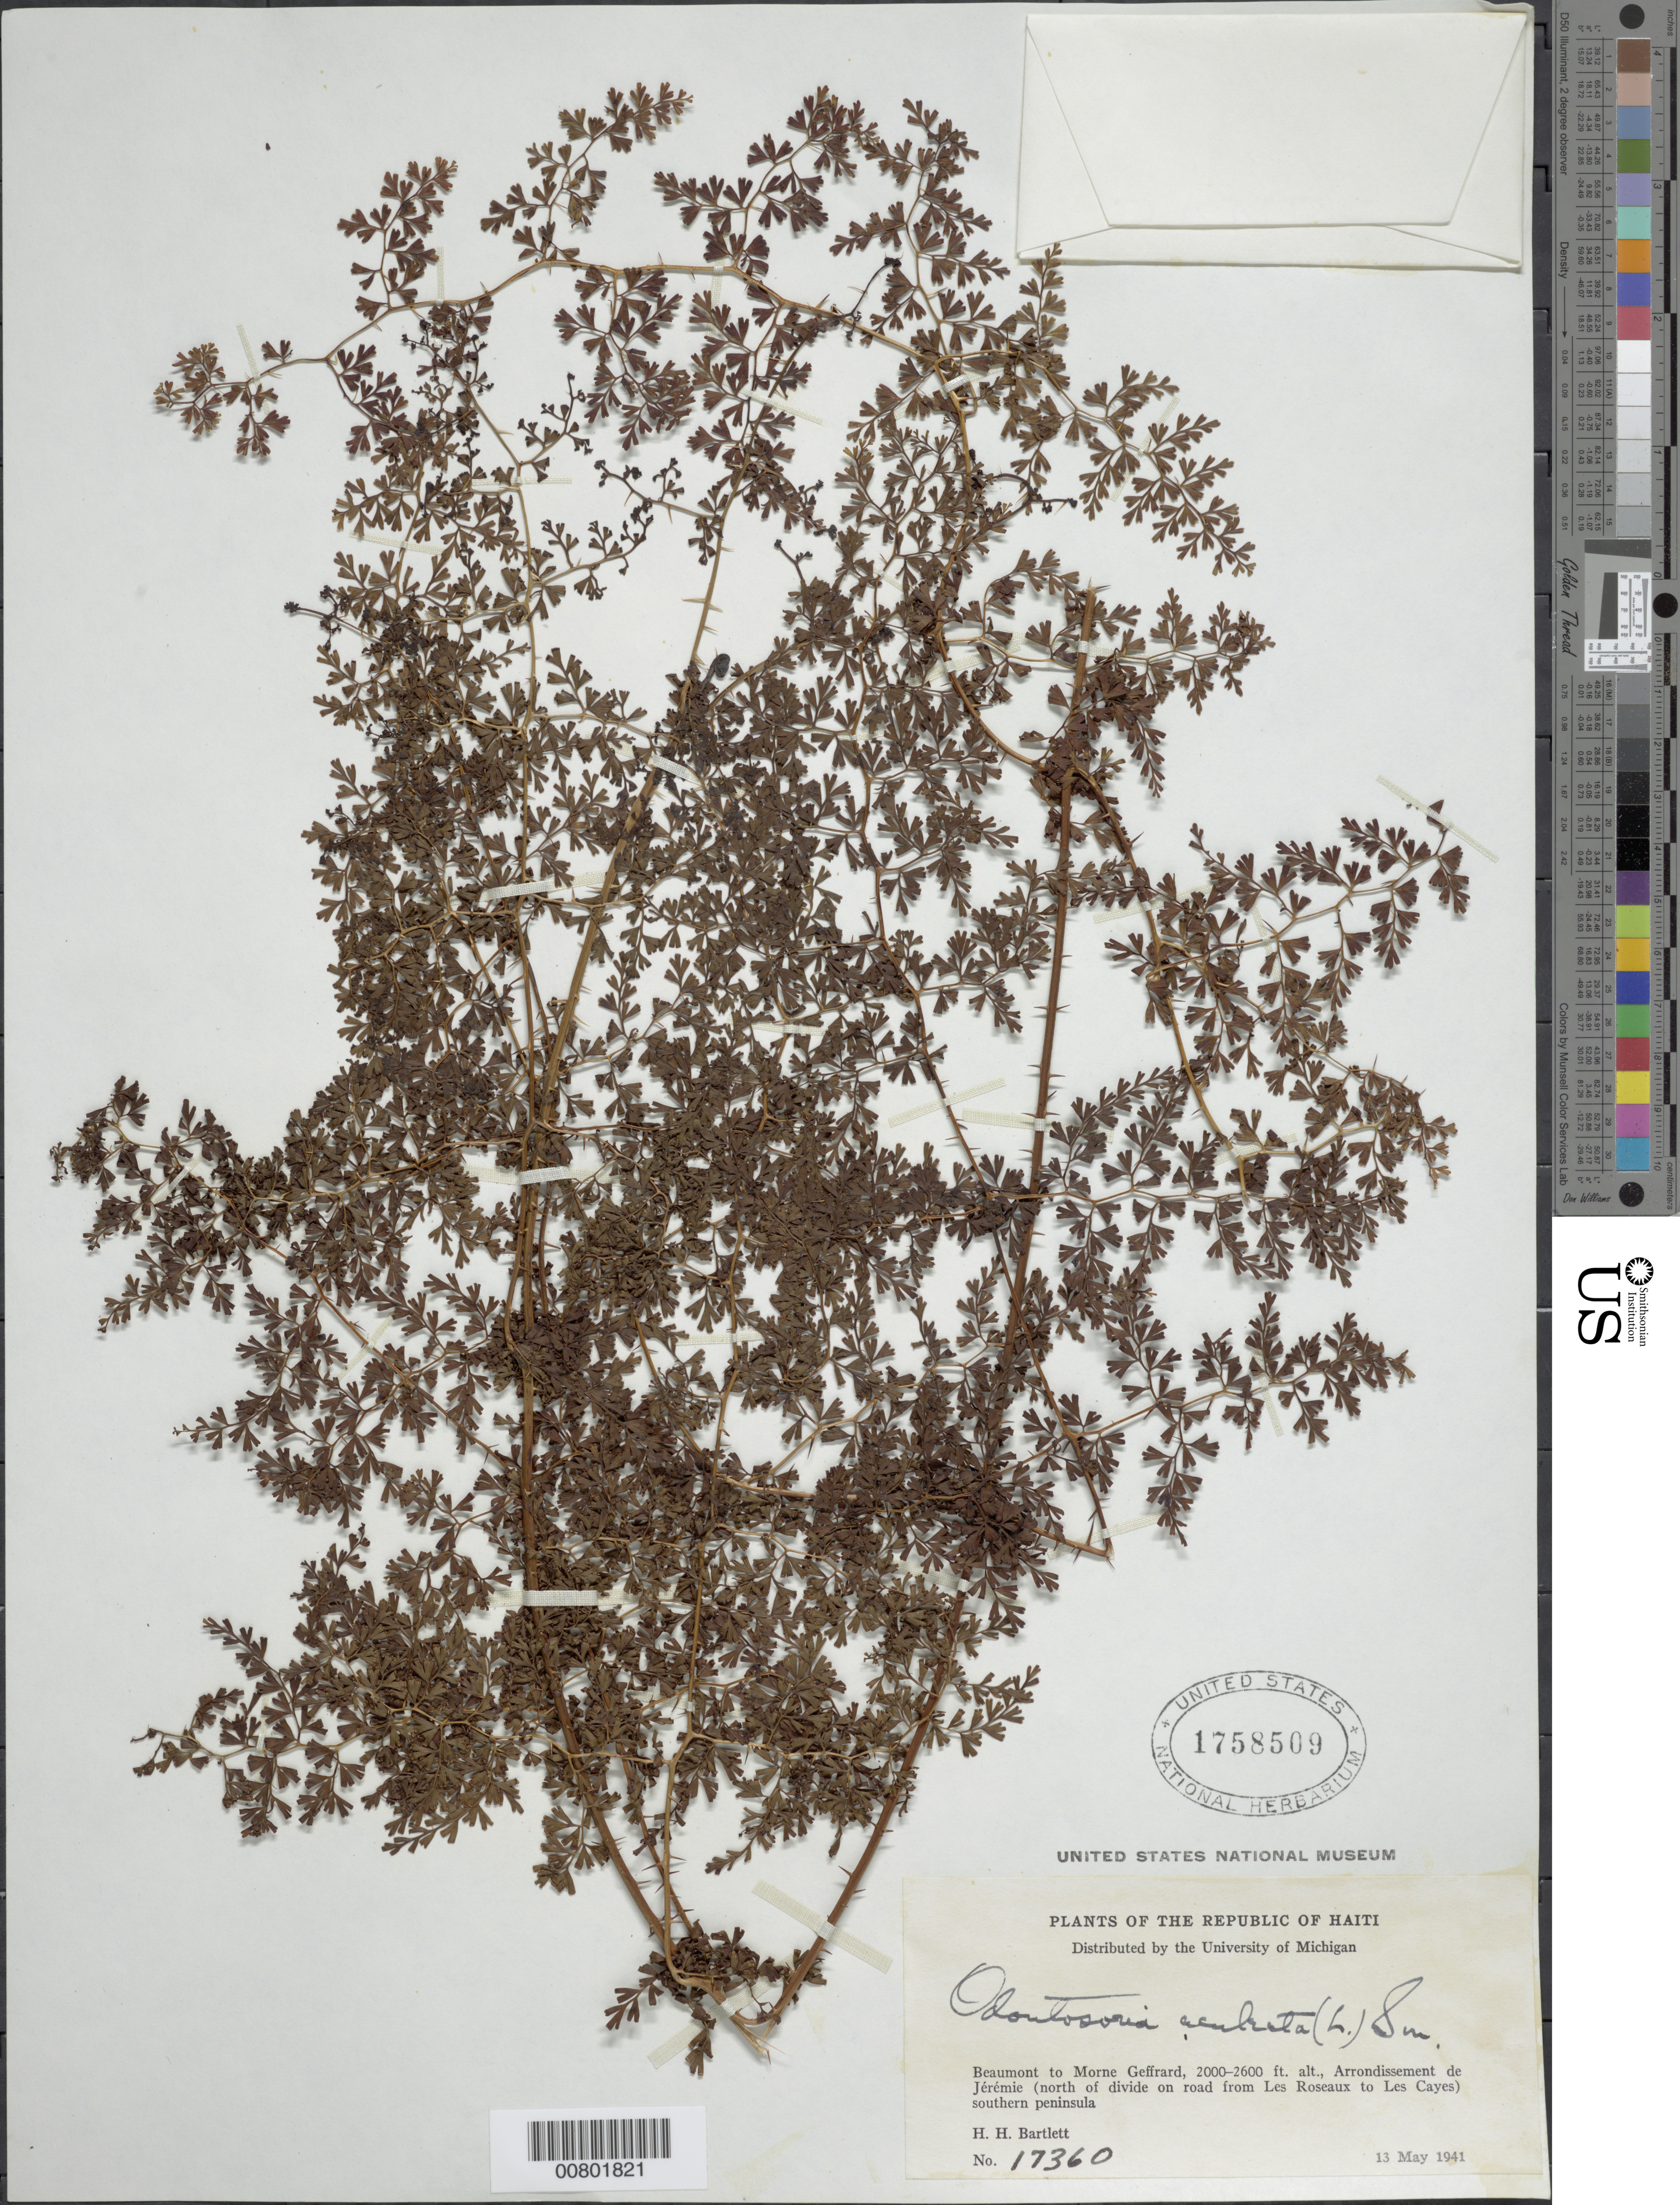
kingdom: Plantae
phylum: Tracheophyta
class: Polypodiopsida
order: Polypodiales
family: Lindsaeaceae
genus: Odontosoria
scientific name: Odontosoria aculeata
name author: (L.) J. Sm.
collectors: H. H. Bartlett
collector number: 17360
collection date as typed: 13 May 1941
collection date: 1941-05-13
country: Haiti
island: Hispaniola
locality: Beaumont to Morne Geffrard, arondissement de Jérémie (N of divide on road from Les roseaux to Les Cayes), southern peninsula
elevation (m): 610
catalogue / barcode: US 1758509